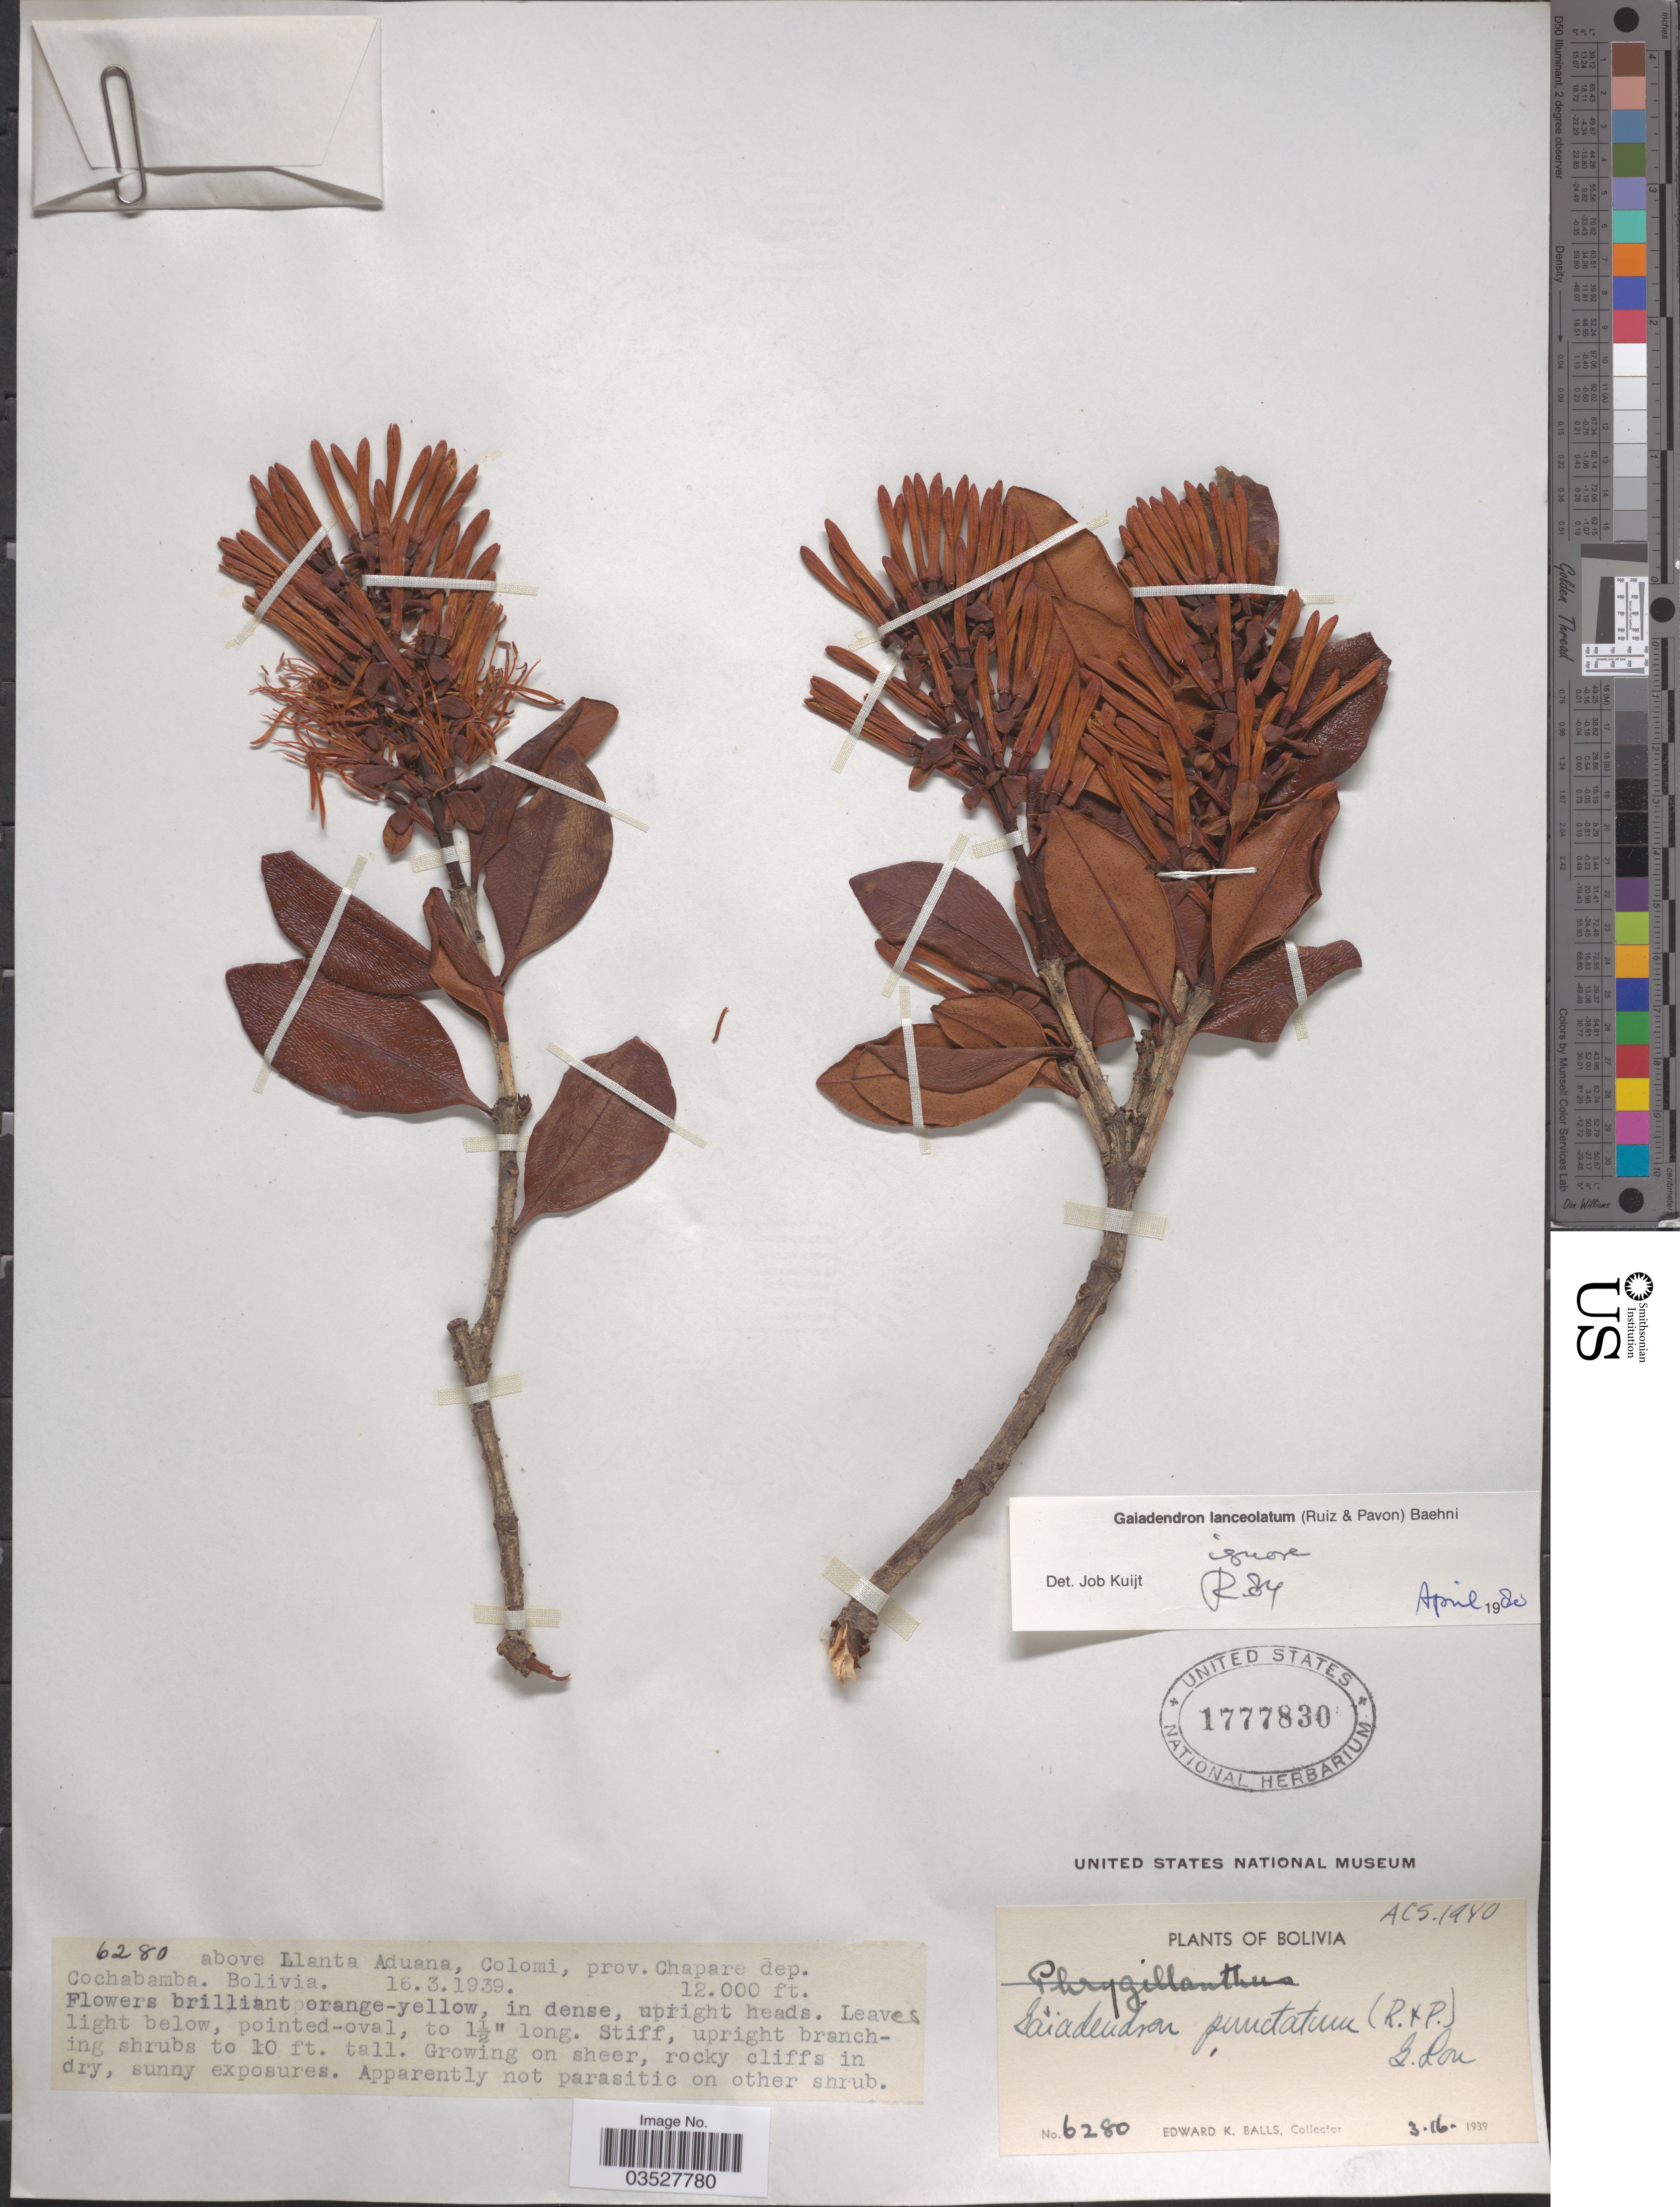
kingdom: Plantae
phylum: Tracheophyta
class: Magnoliopsida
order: Santalales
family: Loranthaceae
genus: Gaiadendron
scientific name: Gaiadendron punctatum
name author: (Ruiz & Pav.) G. Don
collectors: E. K. Balls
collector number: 6280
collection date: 1939-03-16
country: Bolivia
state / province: Cochabamba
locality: Above Llanta Aduana, Colomi, prov. Chapare dep. Cochabamba.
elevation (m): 3658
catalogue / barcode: US 1777830